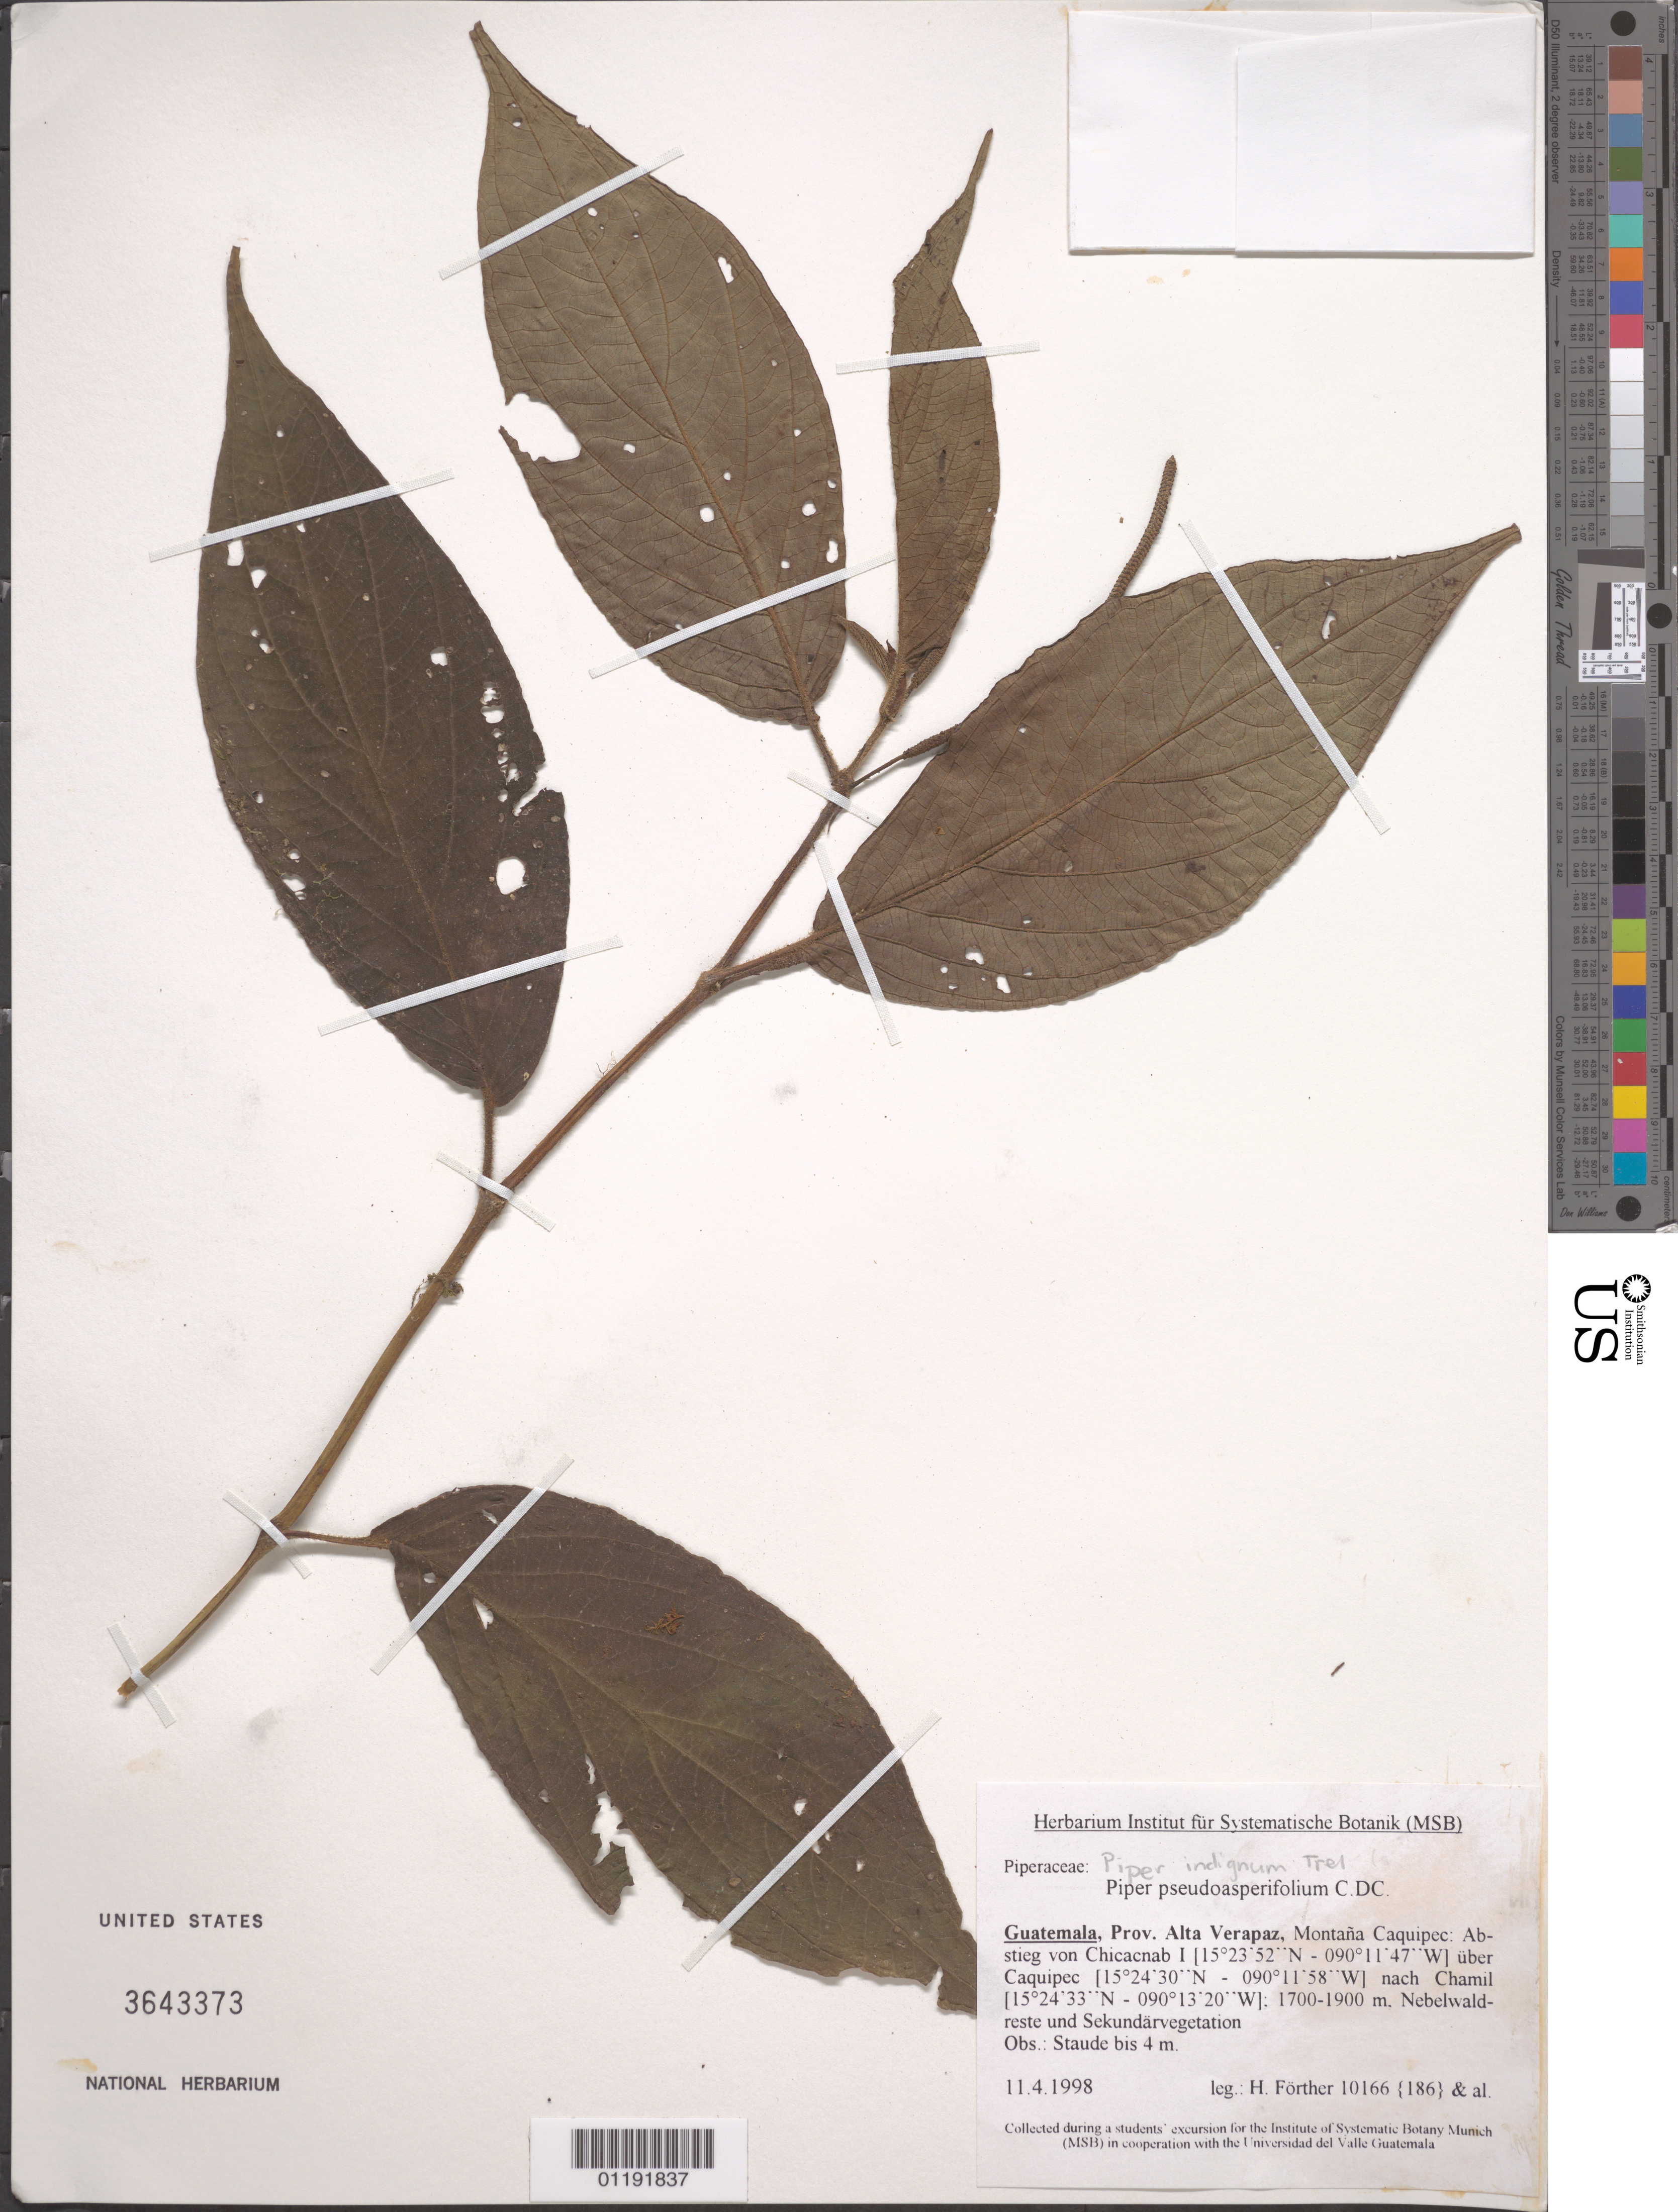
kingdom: Plantae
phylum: Tracheophyta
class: Magnoliopsida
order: Piperales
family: Piperaceae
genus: Piper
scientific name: Piper indignum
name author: Trel.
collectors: H. Fôrther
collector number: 10166 {186}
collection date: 1998-04-11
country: Guatemala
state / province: Alta Verapaz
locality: Montana Caquipec, near Chicacnab, near Chamil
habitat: Cloud forest remnants, secondary vegetation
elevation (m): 1700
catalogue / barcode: US 3643373